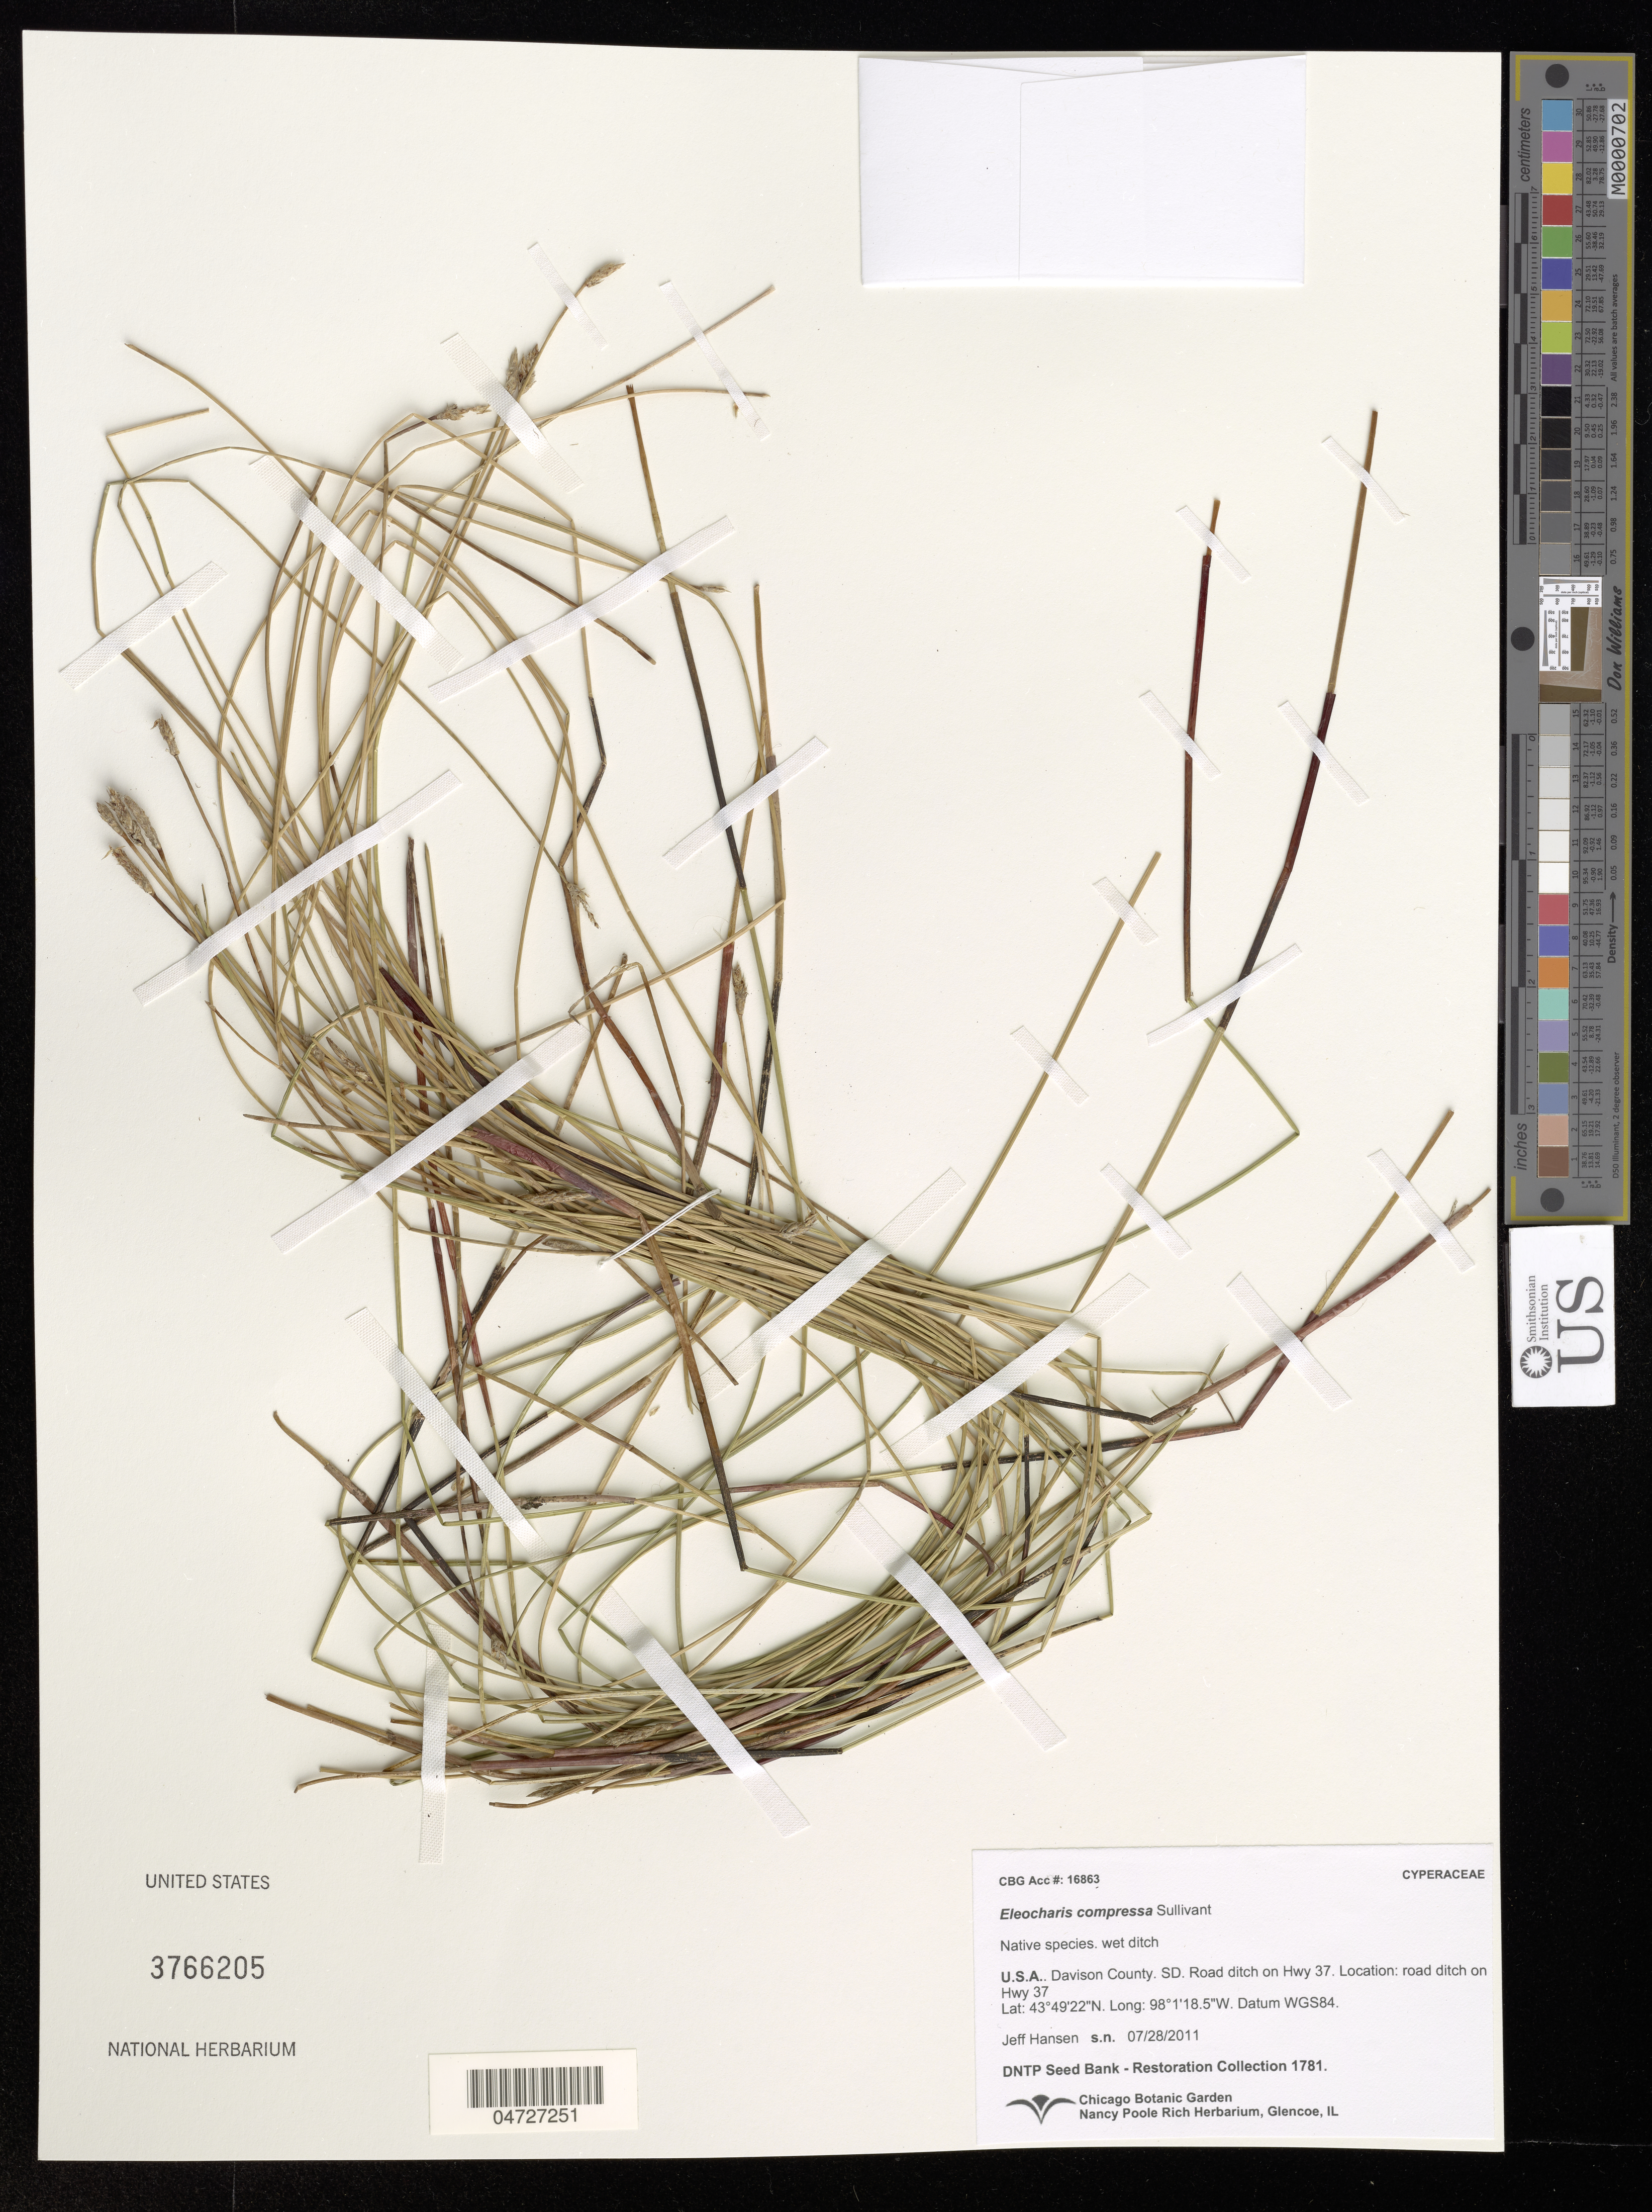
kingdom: Plantae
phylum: Tracheophyta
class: Liliopsida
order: Poales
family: Cyperaceae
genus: Eleocharis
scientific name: Eleocharis compressa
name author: Sull.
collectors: J. Hansen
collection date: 2011-07-28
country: United States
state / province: South Dakota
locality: Davison County. Road ditch on Hwy 37.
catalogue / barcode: US 3766205